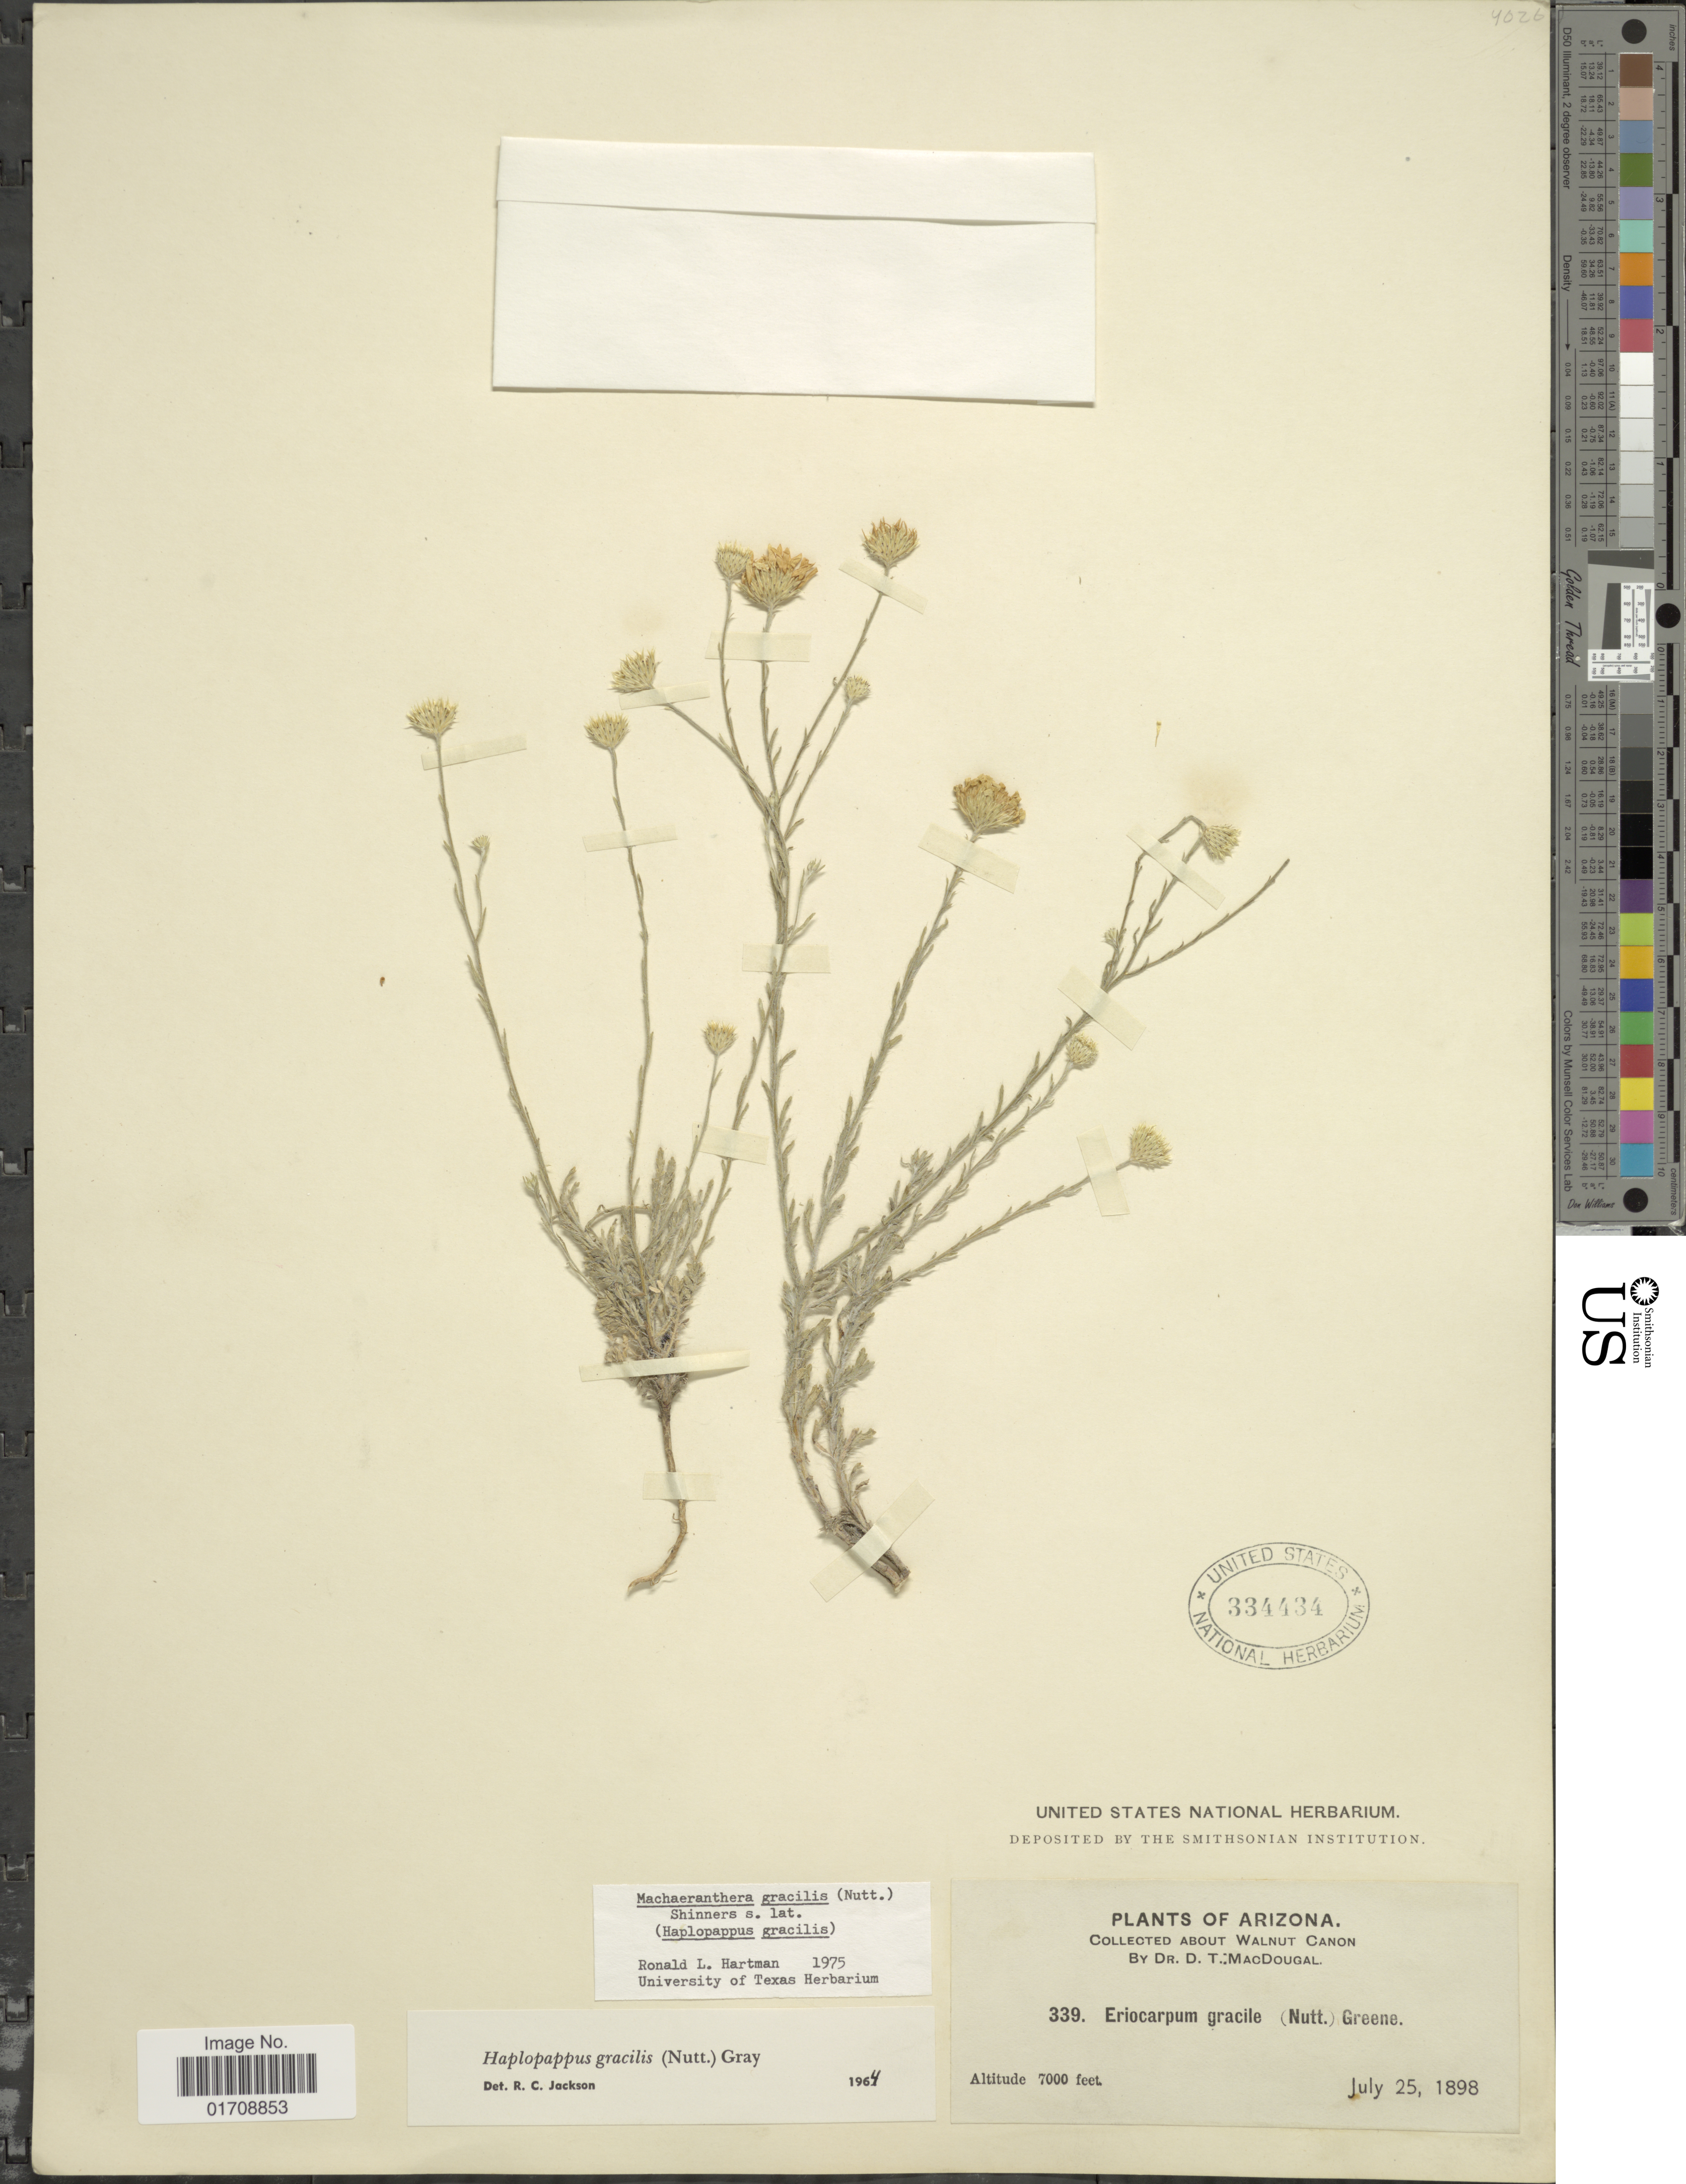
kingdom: Plantae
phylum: Tracheophyta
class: Magnoliopsida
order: Asterales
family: Asteraceae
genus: Machaeranthera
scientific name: Machaeranthera gracilis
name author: (Nutt.) Shinners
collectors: D. T. MacDougal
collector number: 339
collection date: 1898-07-25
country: United States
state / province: Arizona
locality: About Walnut Canon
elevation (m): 2134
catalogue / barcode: US 334434